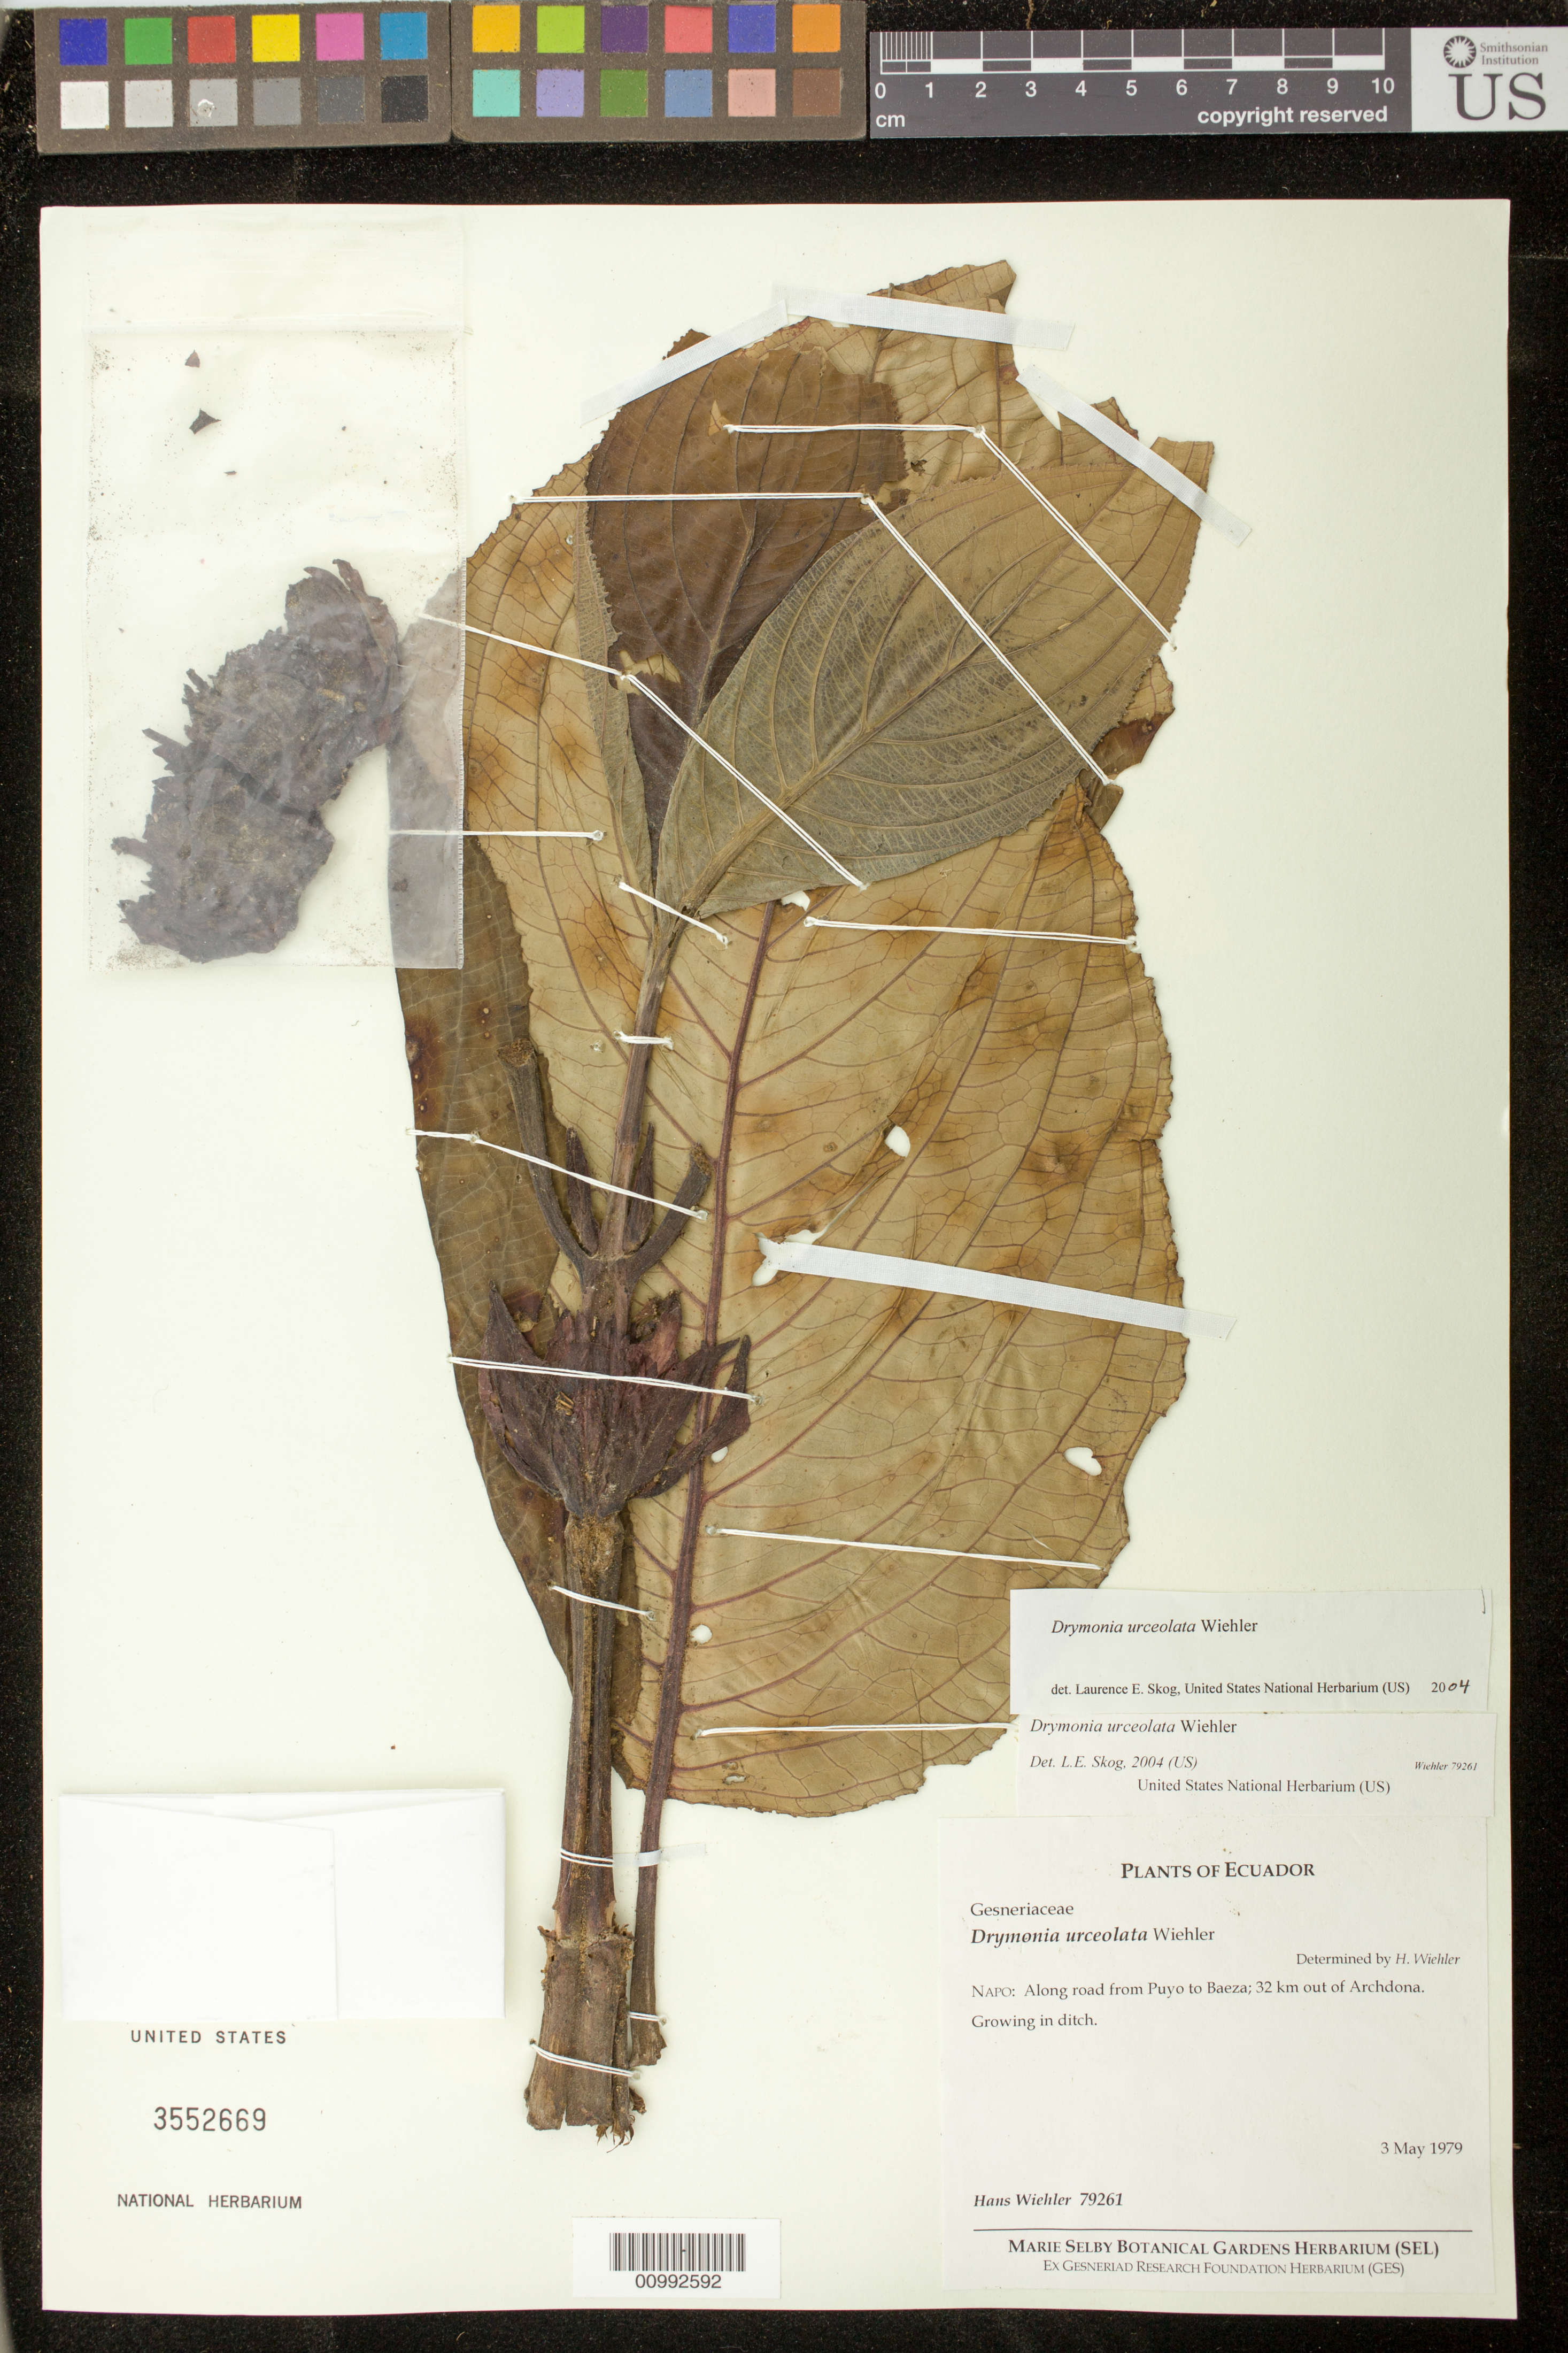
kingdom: Plantae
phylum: Tracheophyta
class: Magnoliopsida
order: Lamiales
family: Gesneriaceae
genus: Drymonia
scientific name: Drymonia urceolata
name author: Wiehler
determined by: Skog, Laurence E.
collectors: H. J. Wiehler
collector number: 79261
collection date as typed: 03 May 1979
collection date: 1979-05-03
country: Ecuador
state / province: Napo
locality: Napo: along road from Puyo to Baeza; 32 km out of Archidona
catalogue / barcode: US 3552669